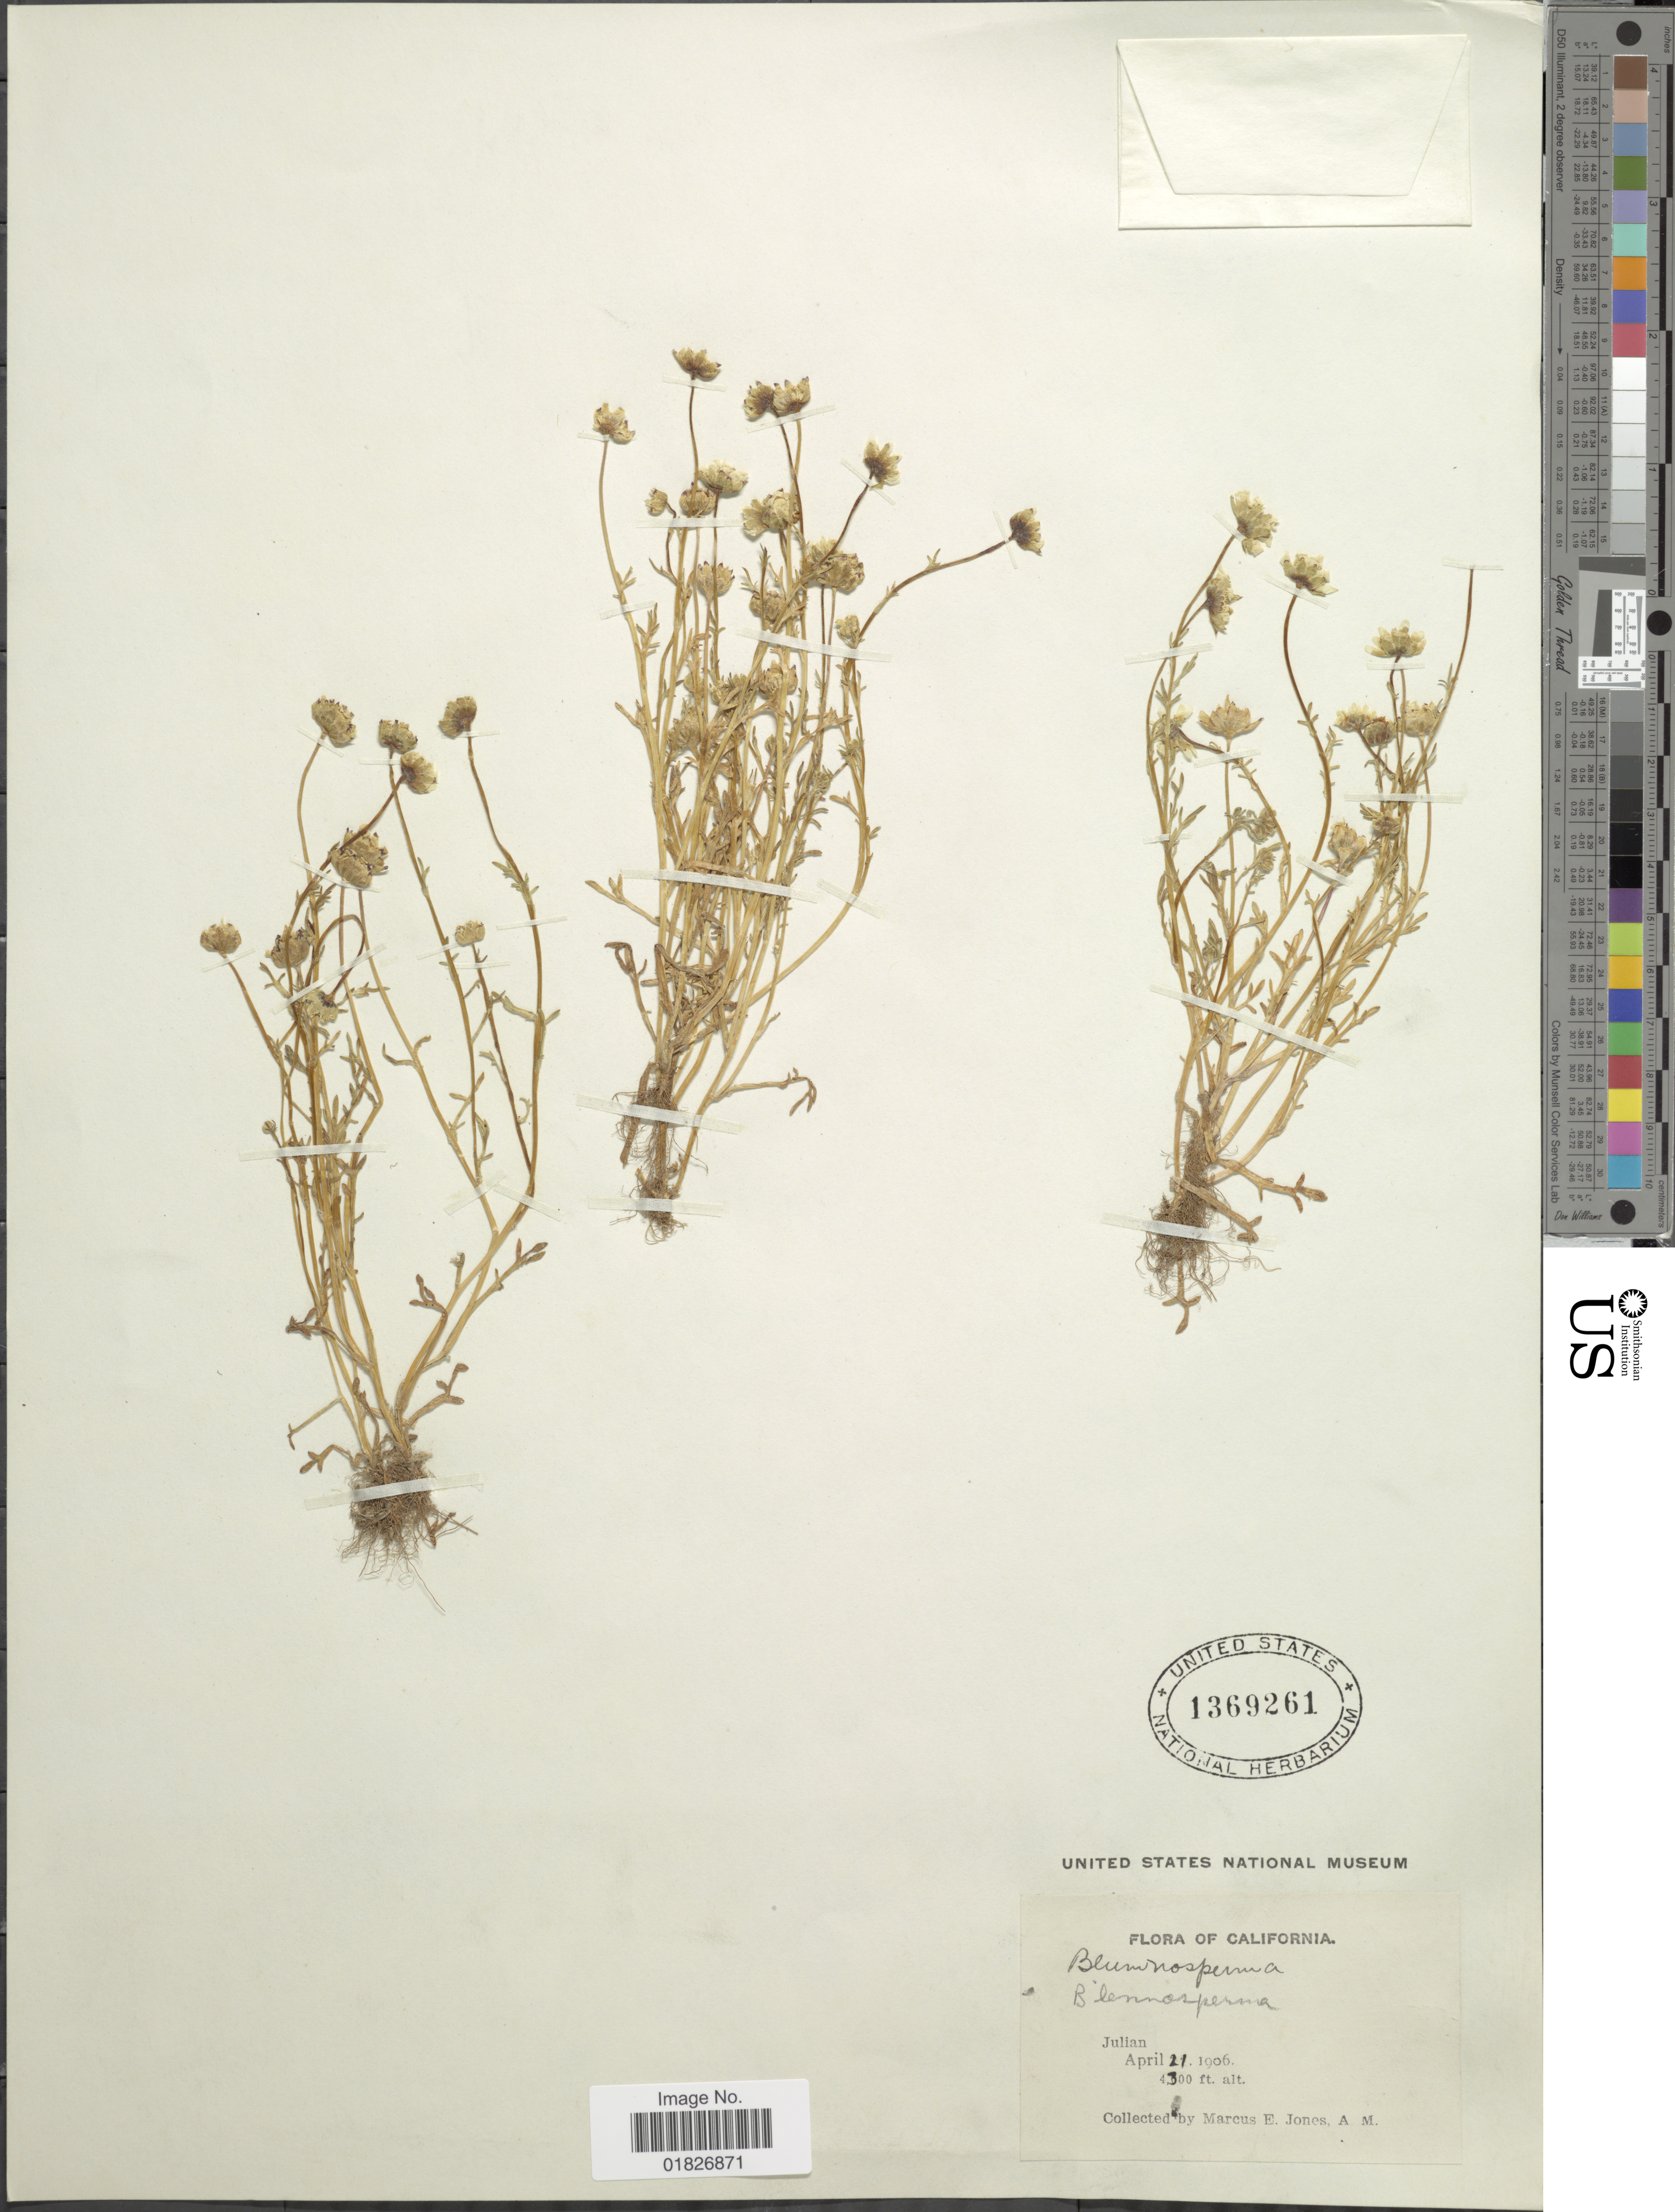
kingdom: Plantae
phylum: Tracheophyta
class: Magnoliopsida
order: Asterales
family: Asteraceae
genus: Blennosperma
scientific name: Blennosperma nanum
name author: (Hook.) S.F. Blake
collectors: M. E. Jones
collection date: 1906-04-21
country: United States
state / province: California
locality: Julian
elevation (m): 1311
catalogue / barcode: US 1369261